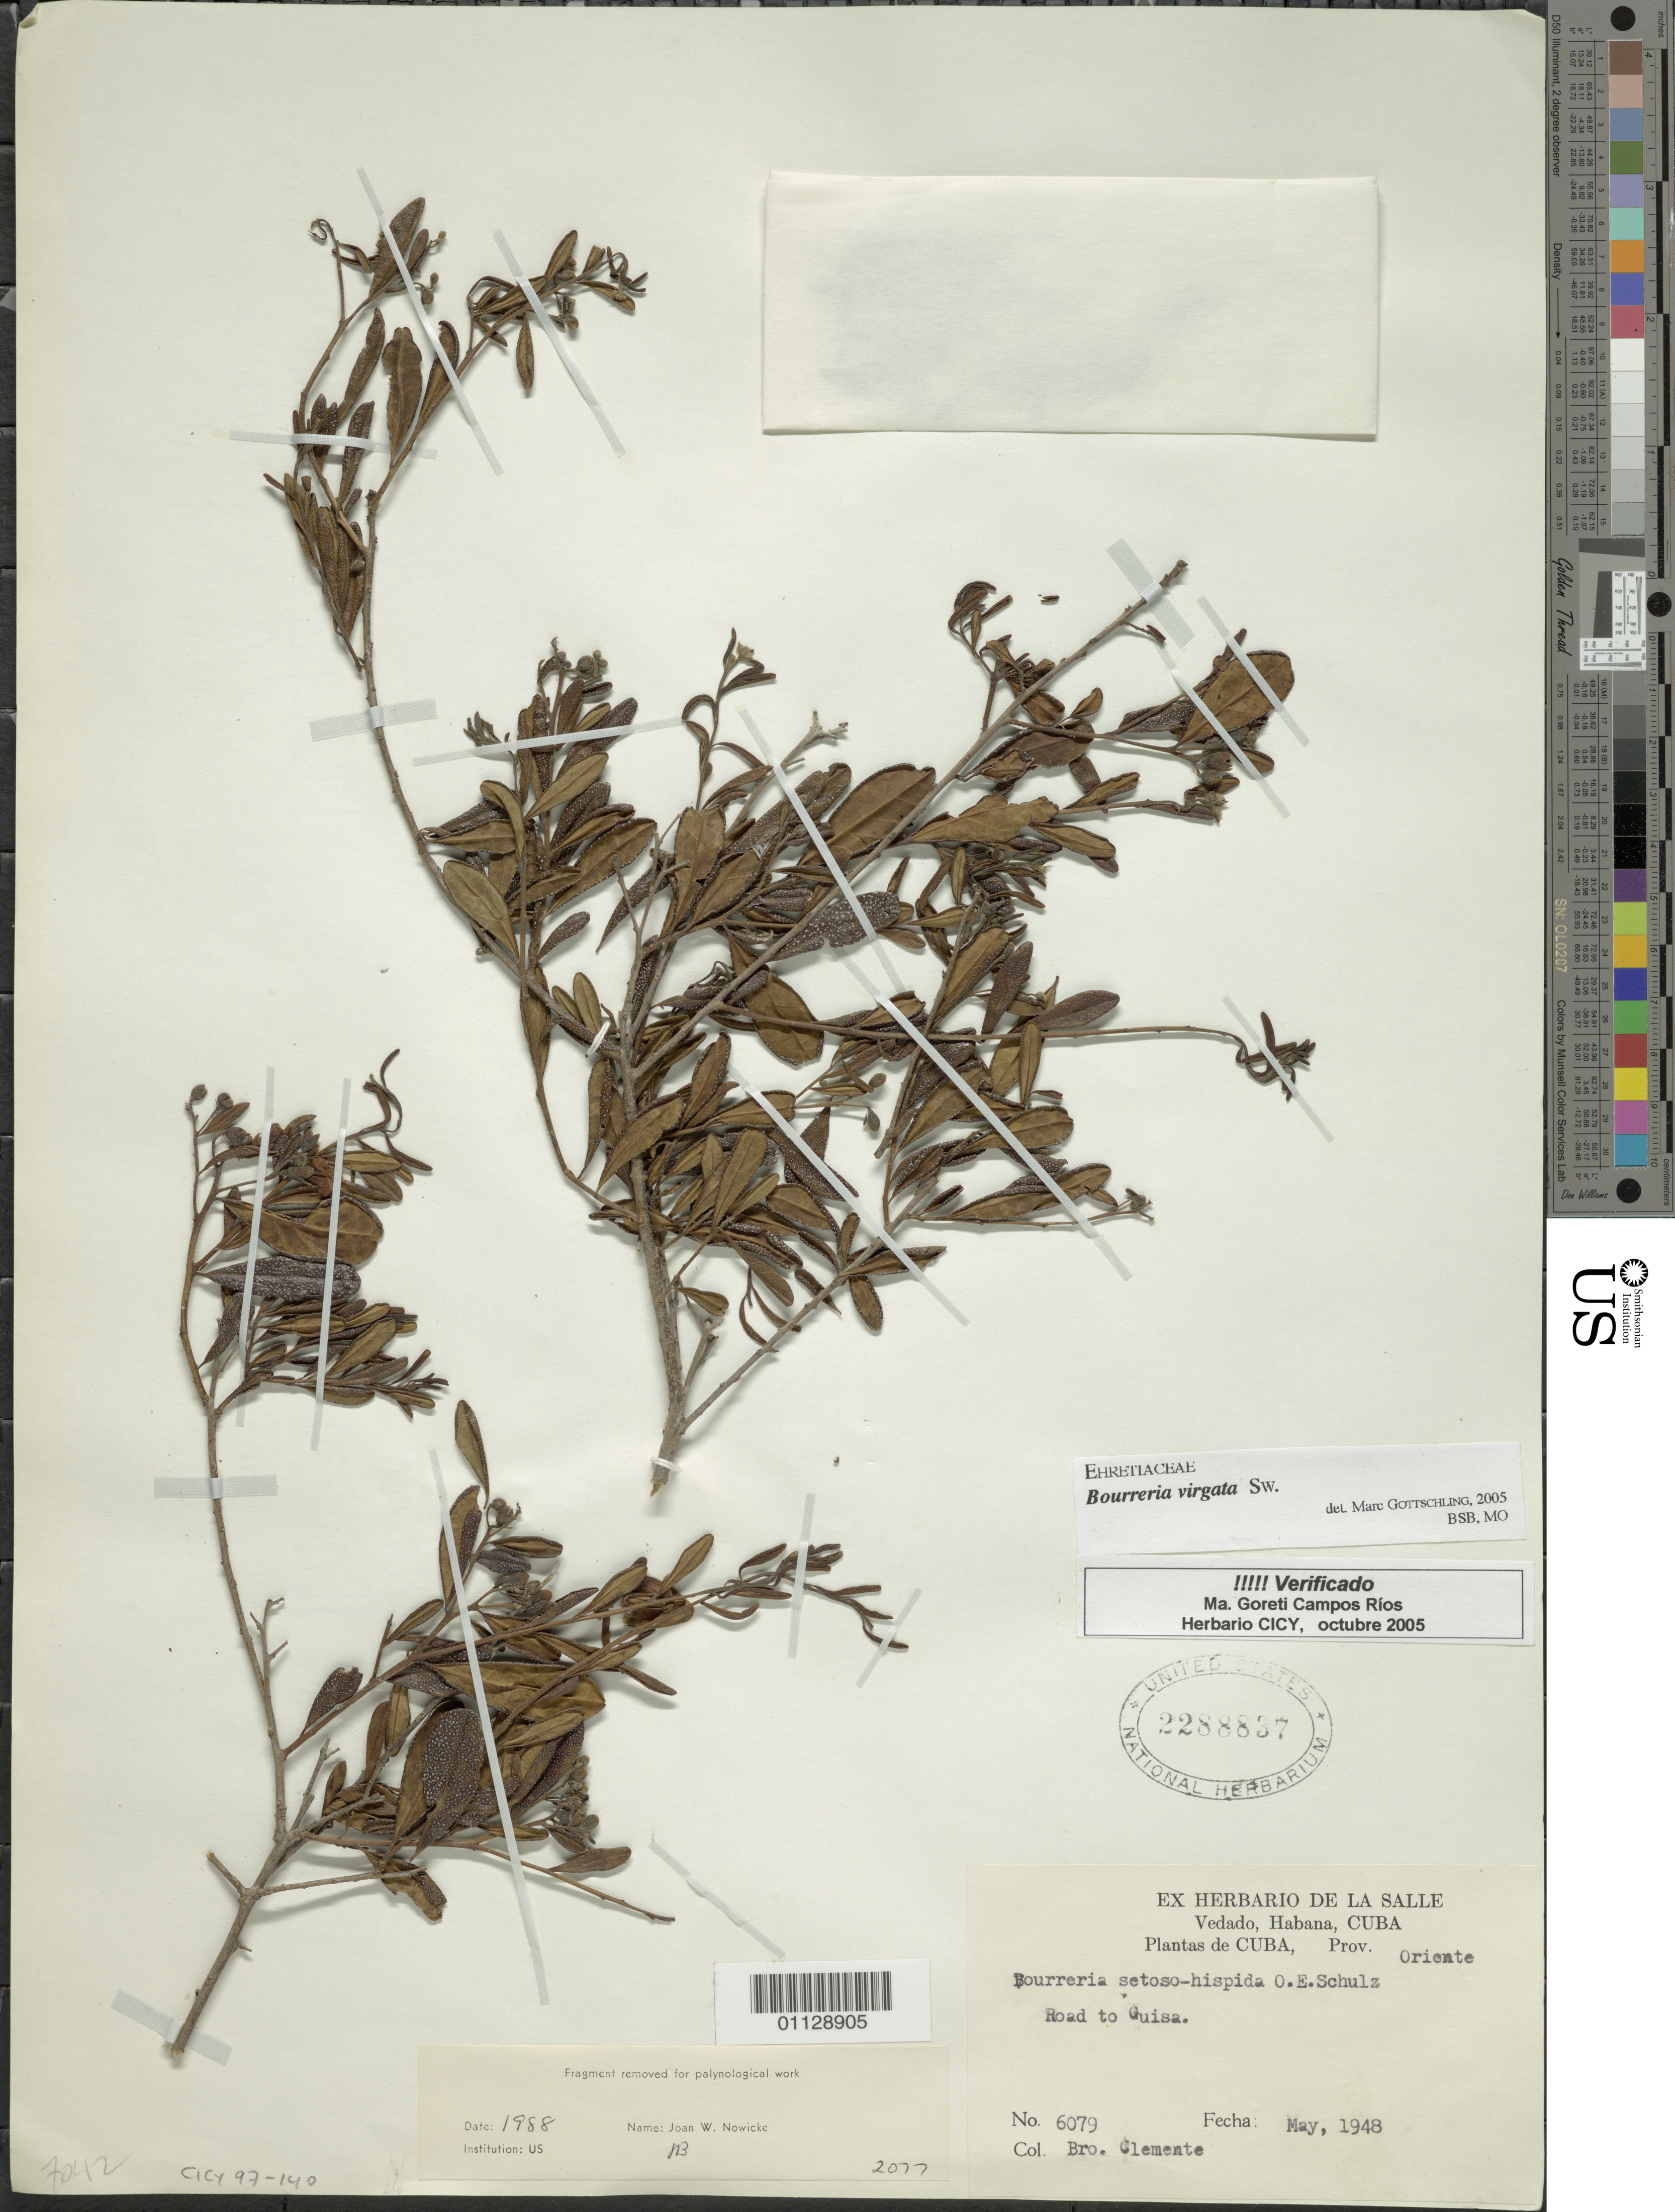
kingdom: Plantae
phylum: Tracheophyta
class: Magnoliopsida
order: Boraginales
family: Ehretiaceae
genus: Bourreria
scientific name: Bourreria virgata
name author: (Sw.) G. Don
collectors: Bro. Clemente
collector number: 6079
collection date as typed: May 1948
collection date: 1948-05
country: Cuba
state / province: La Habana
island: Cuba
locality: Road to Guisa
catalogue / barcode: US 2288837